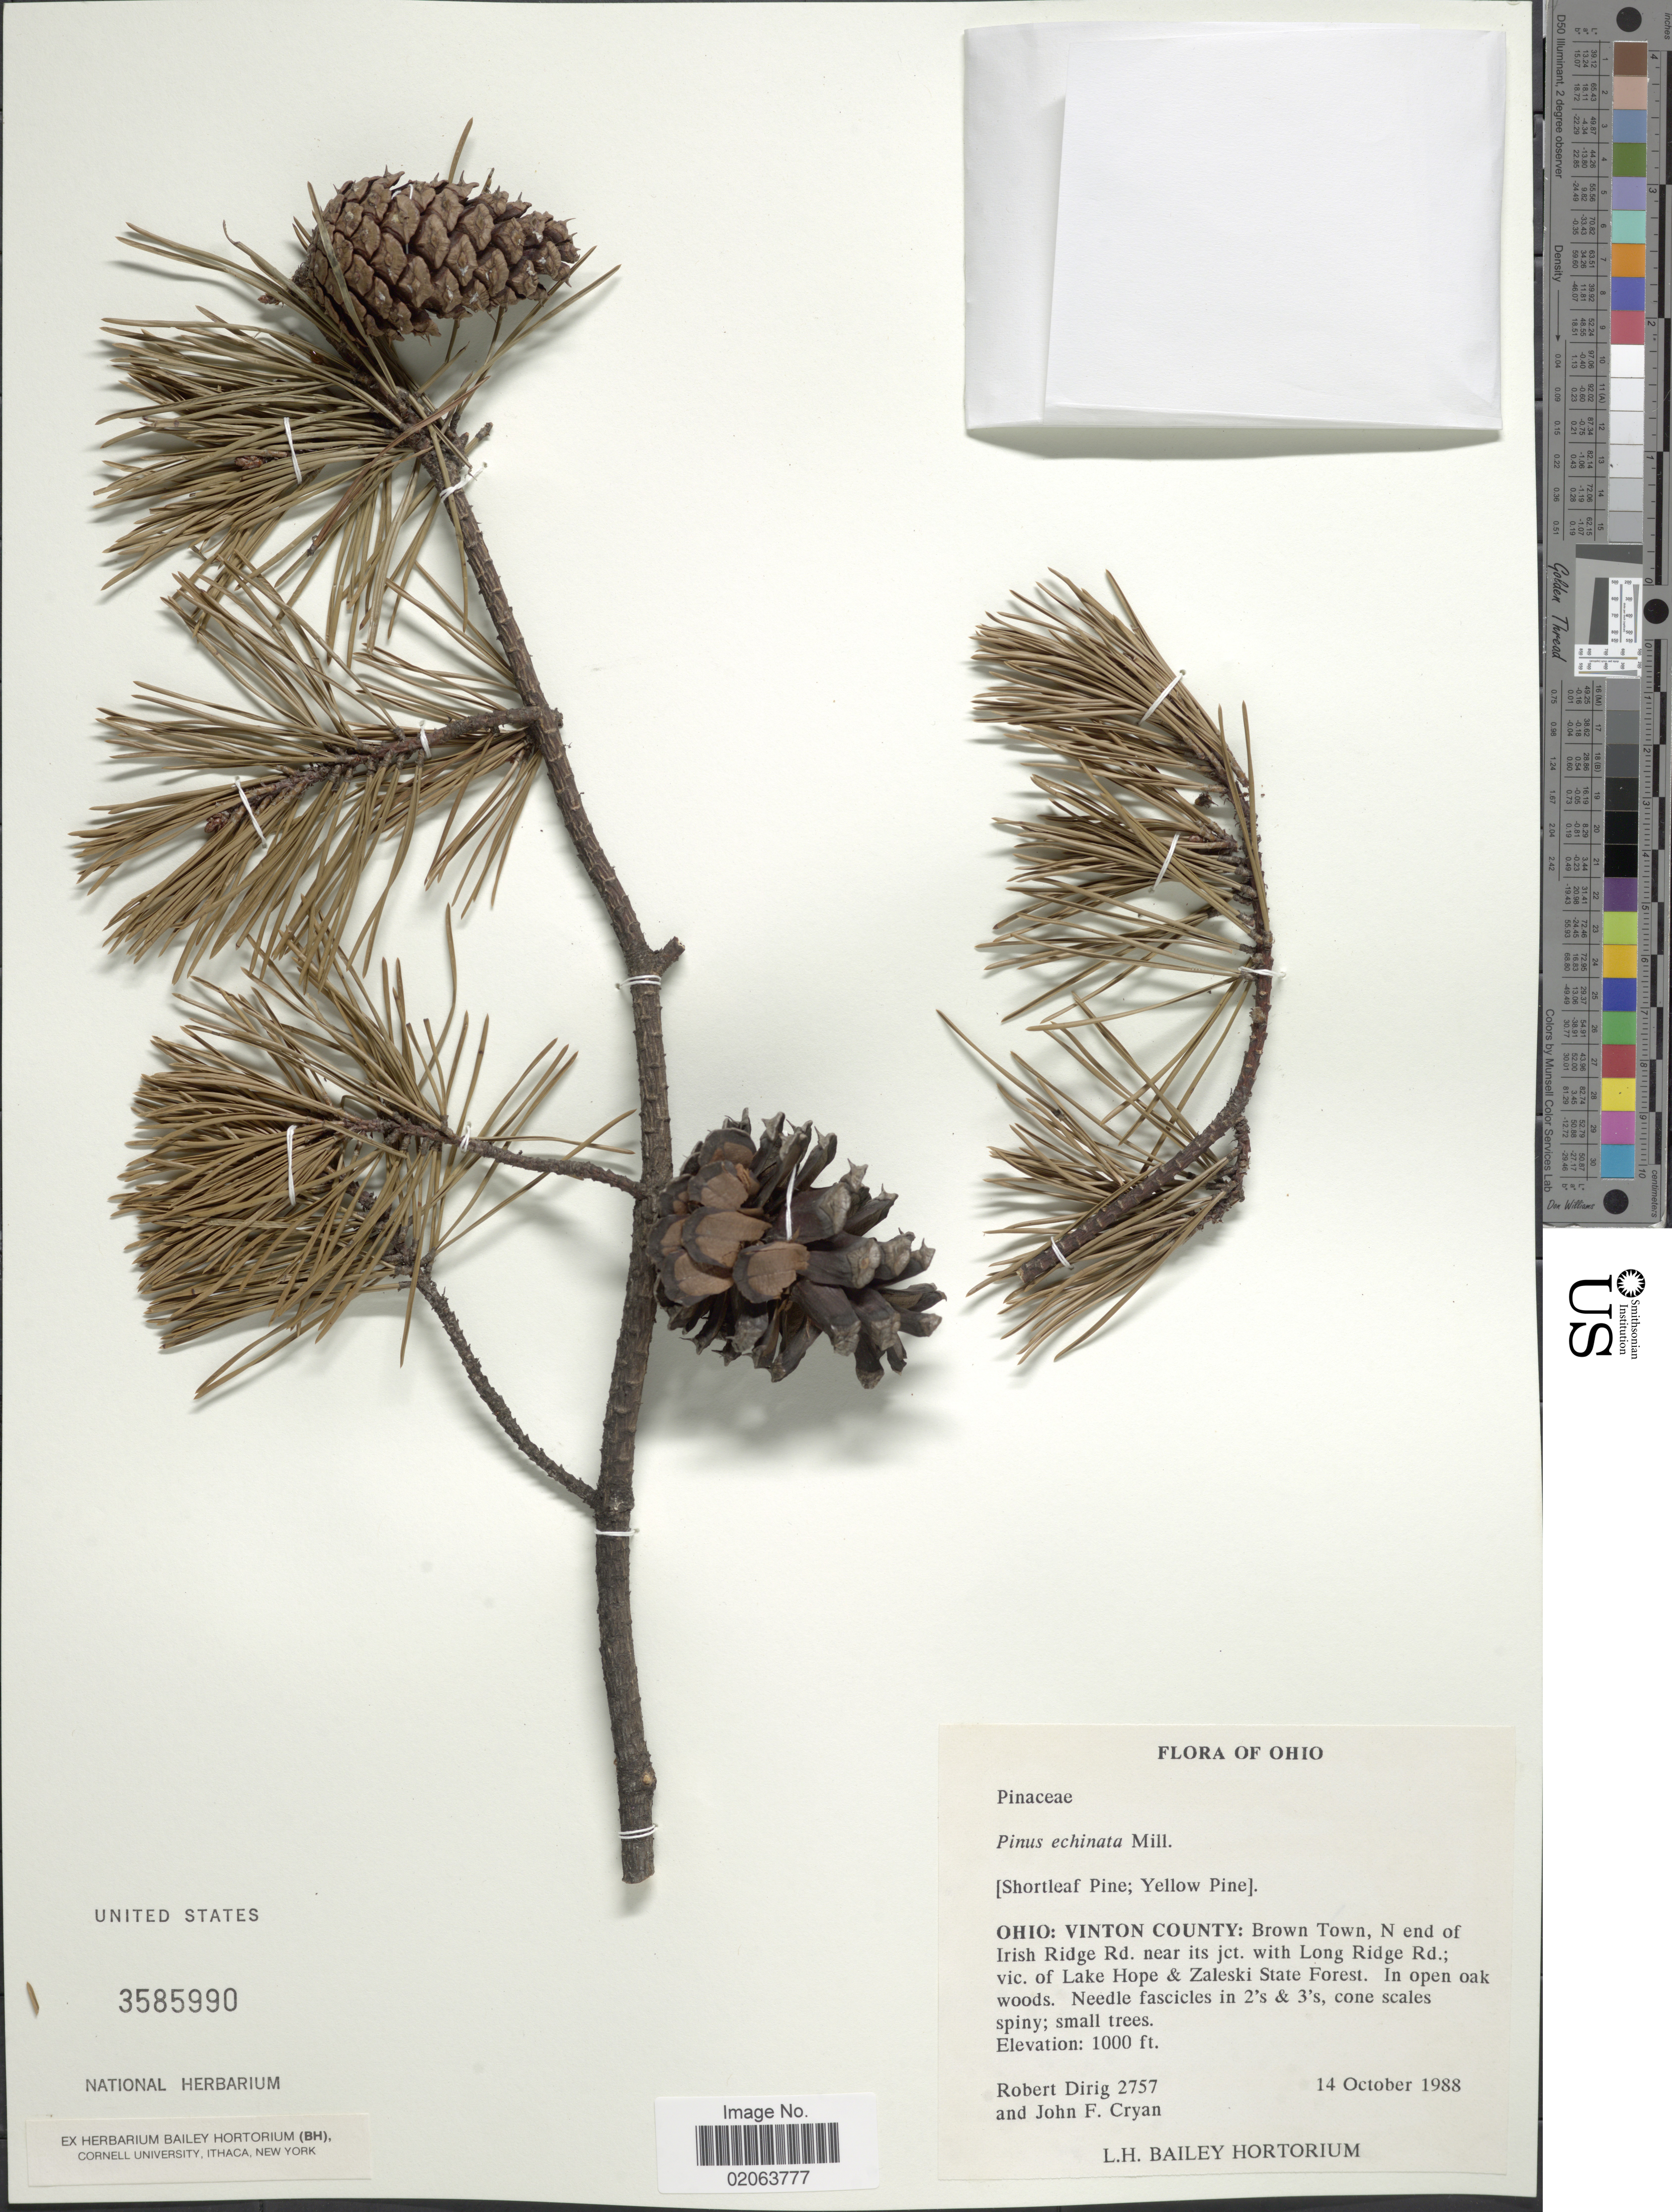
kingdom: Plantae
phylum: Tracheophyta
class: Pinopsida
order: Pinales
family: Pinaceae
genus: Pinus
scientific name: Pinus echinata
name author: Mill.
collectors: R. Dirig & J. Cryan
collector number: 2757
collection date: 1988-10-14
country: United States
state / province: Ohio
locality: Vinton County: Brown Town, N end of Irish Ridge Rd. near its jct. with Long Ridge Rd.; vic. of Lake Hope & Zaleski State Forest.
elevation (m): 305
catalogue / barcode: US 3585990